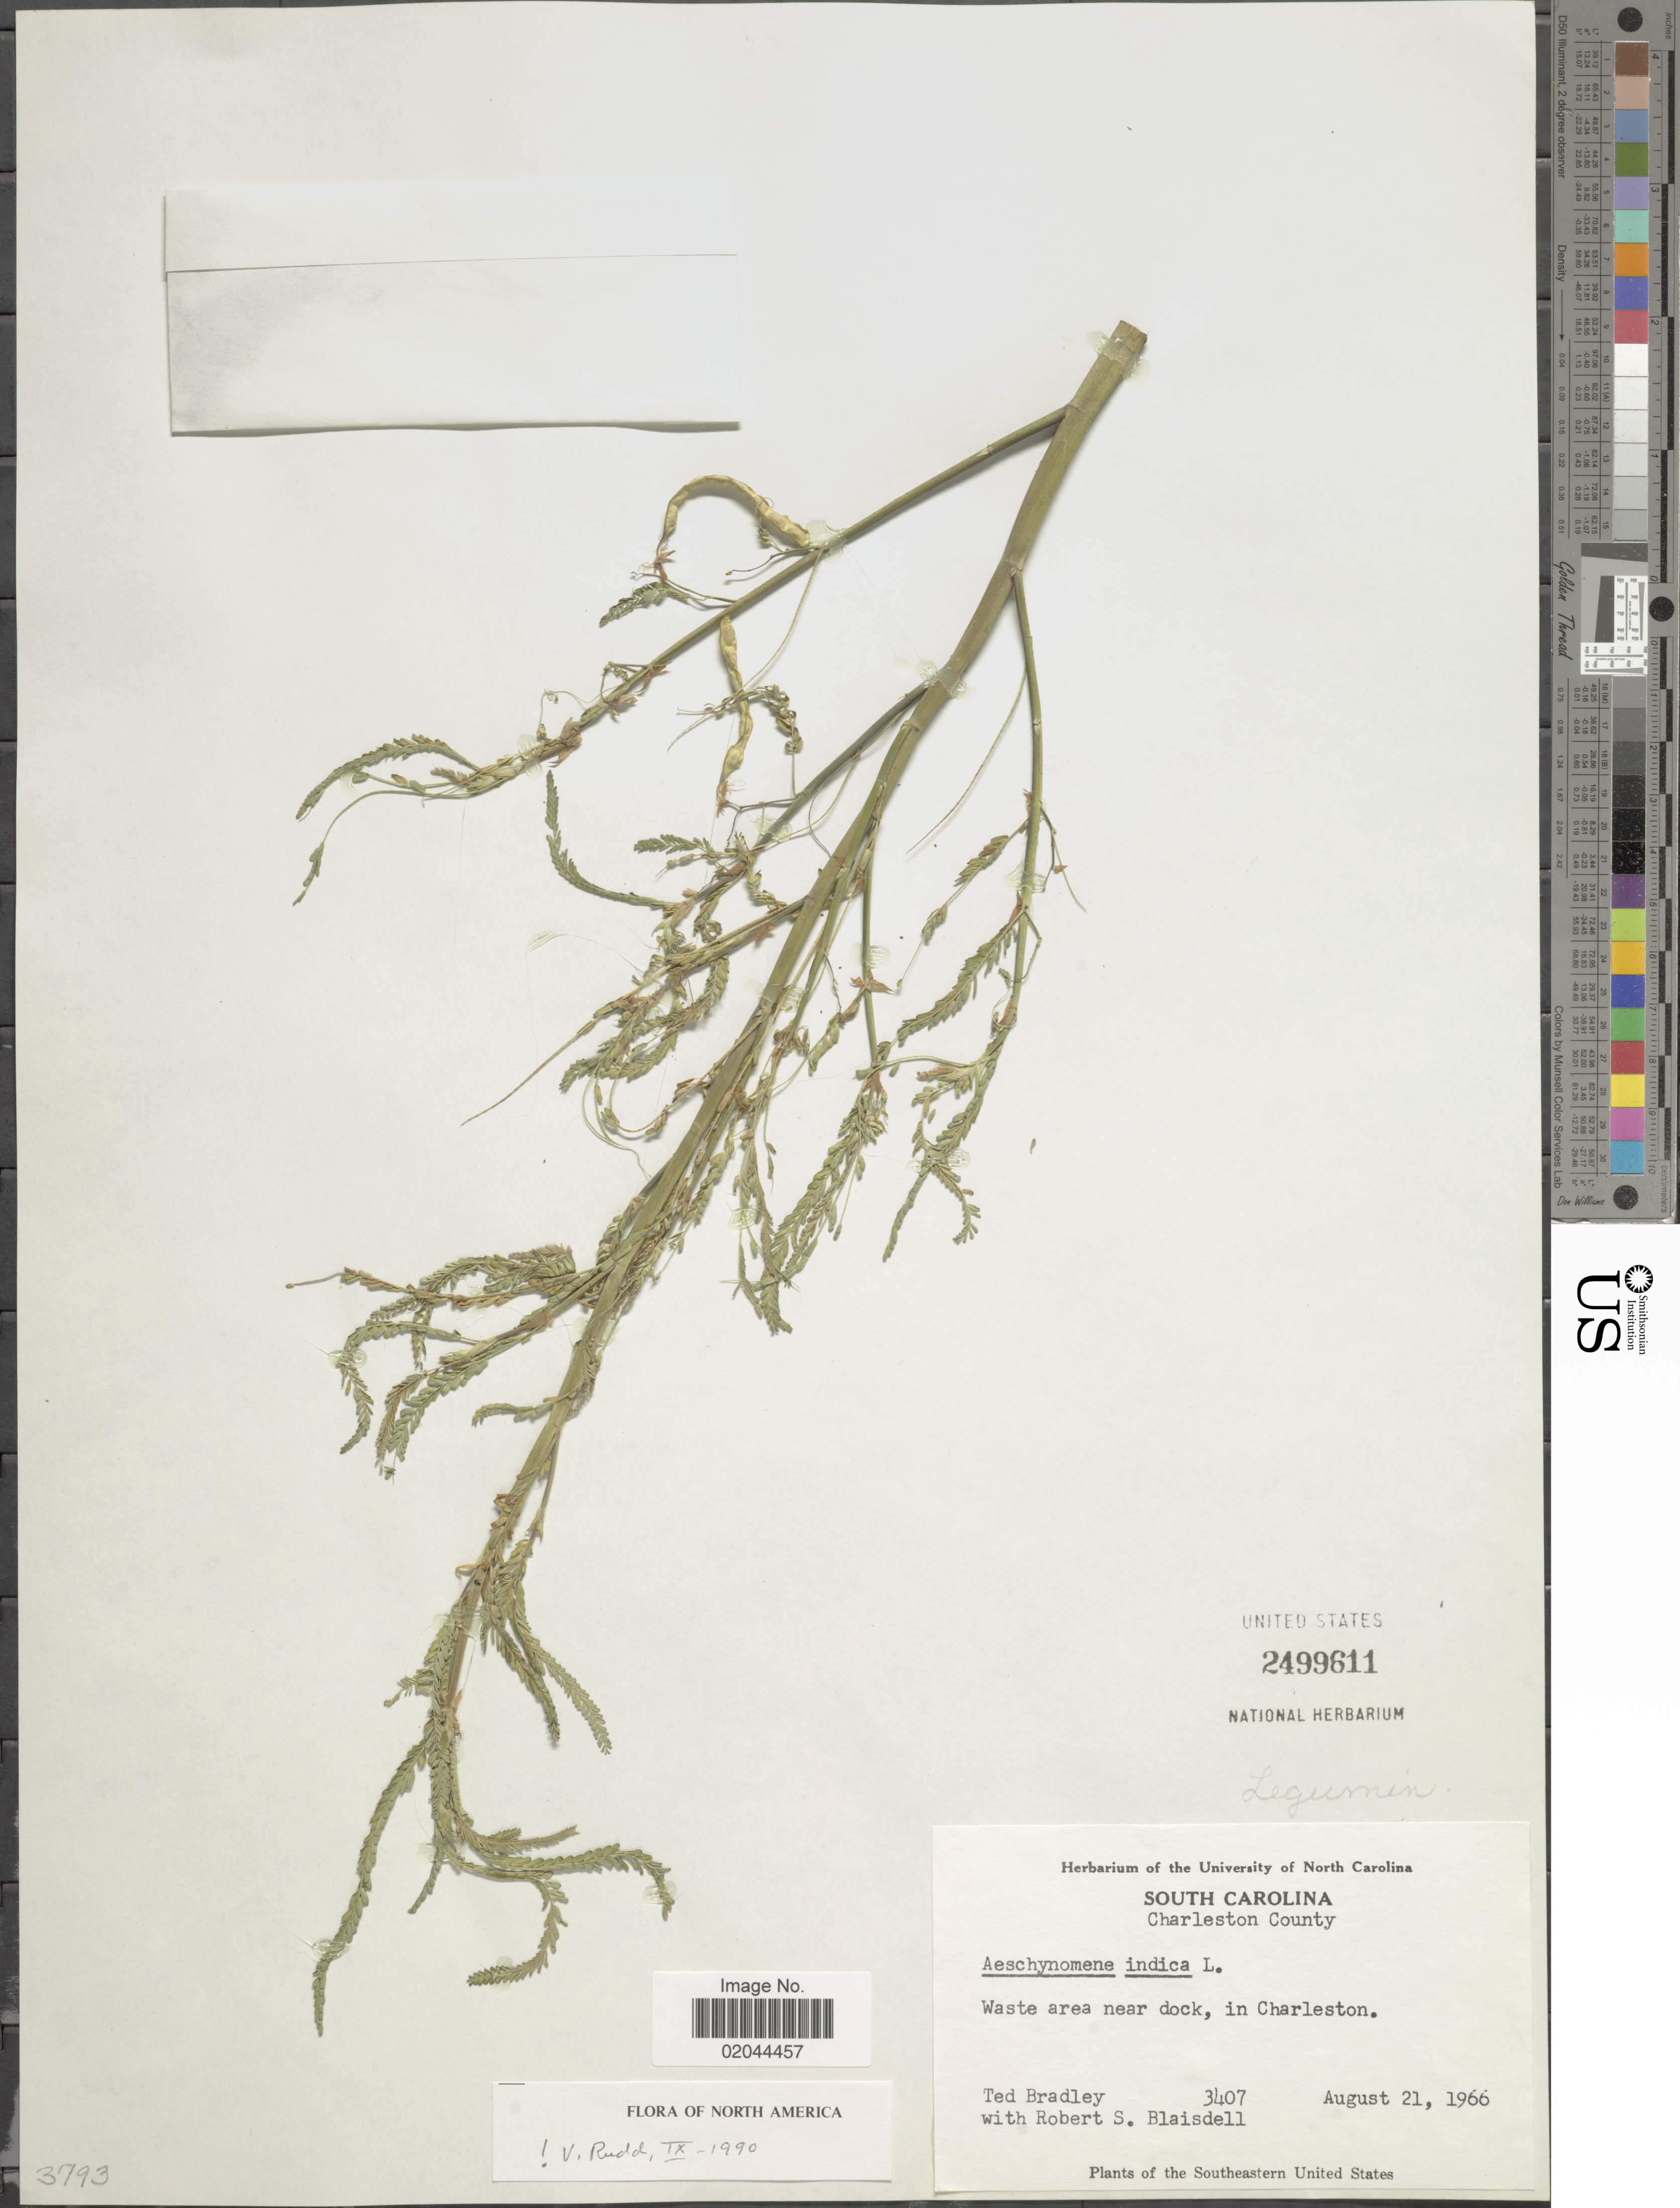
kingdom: Plantae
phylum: Tracheophyta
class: Magnoliopsida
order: Fabales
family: Fabaceae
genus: Aeschynomene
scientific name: Aeschynomene indica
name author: L.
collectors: T. Bradley & R. S. Blaisdell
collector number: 3407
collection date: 1966-08-21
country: United States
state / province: South Carolina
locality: Charleston County, waste area near dock, in Charleston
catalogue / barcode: US 2499611